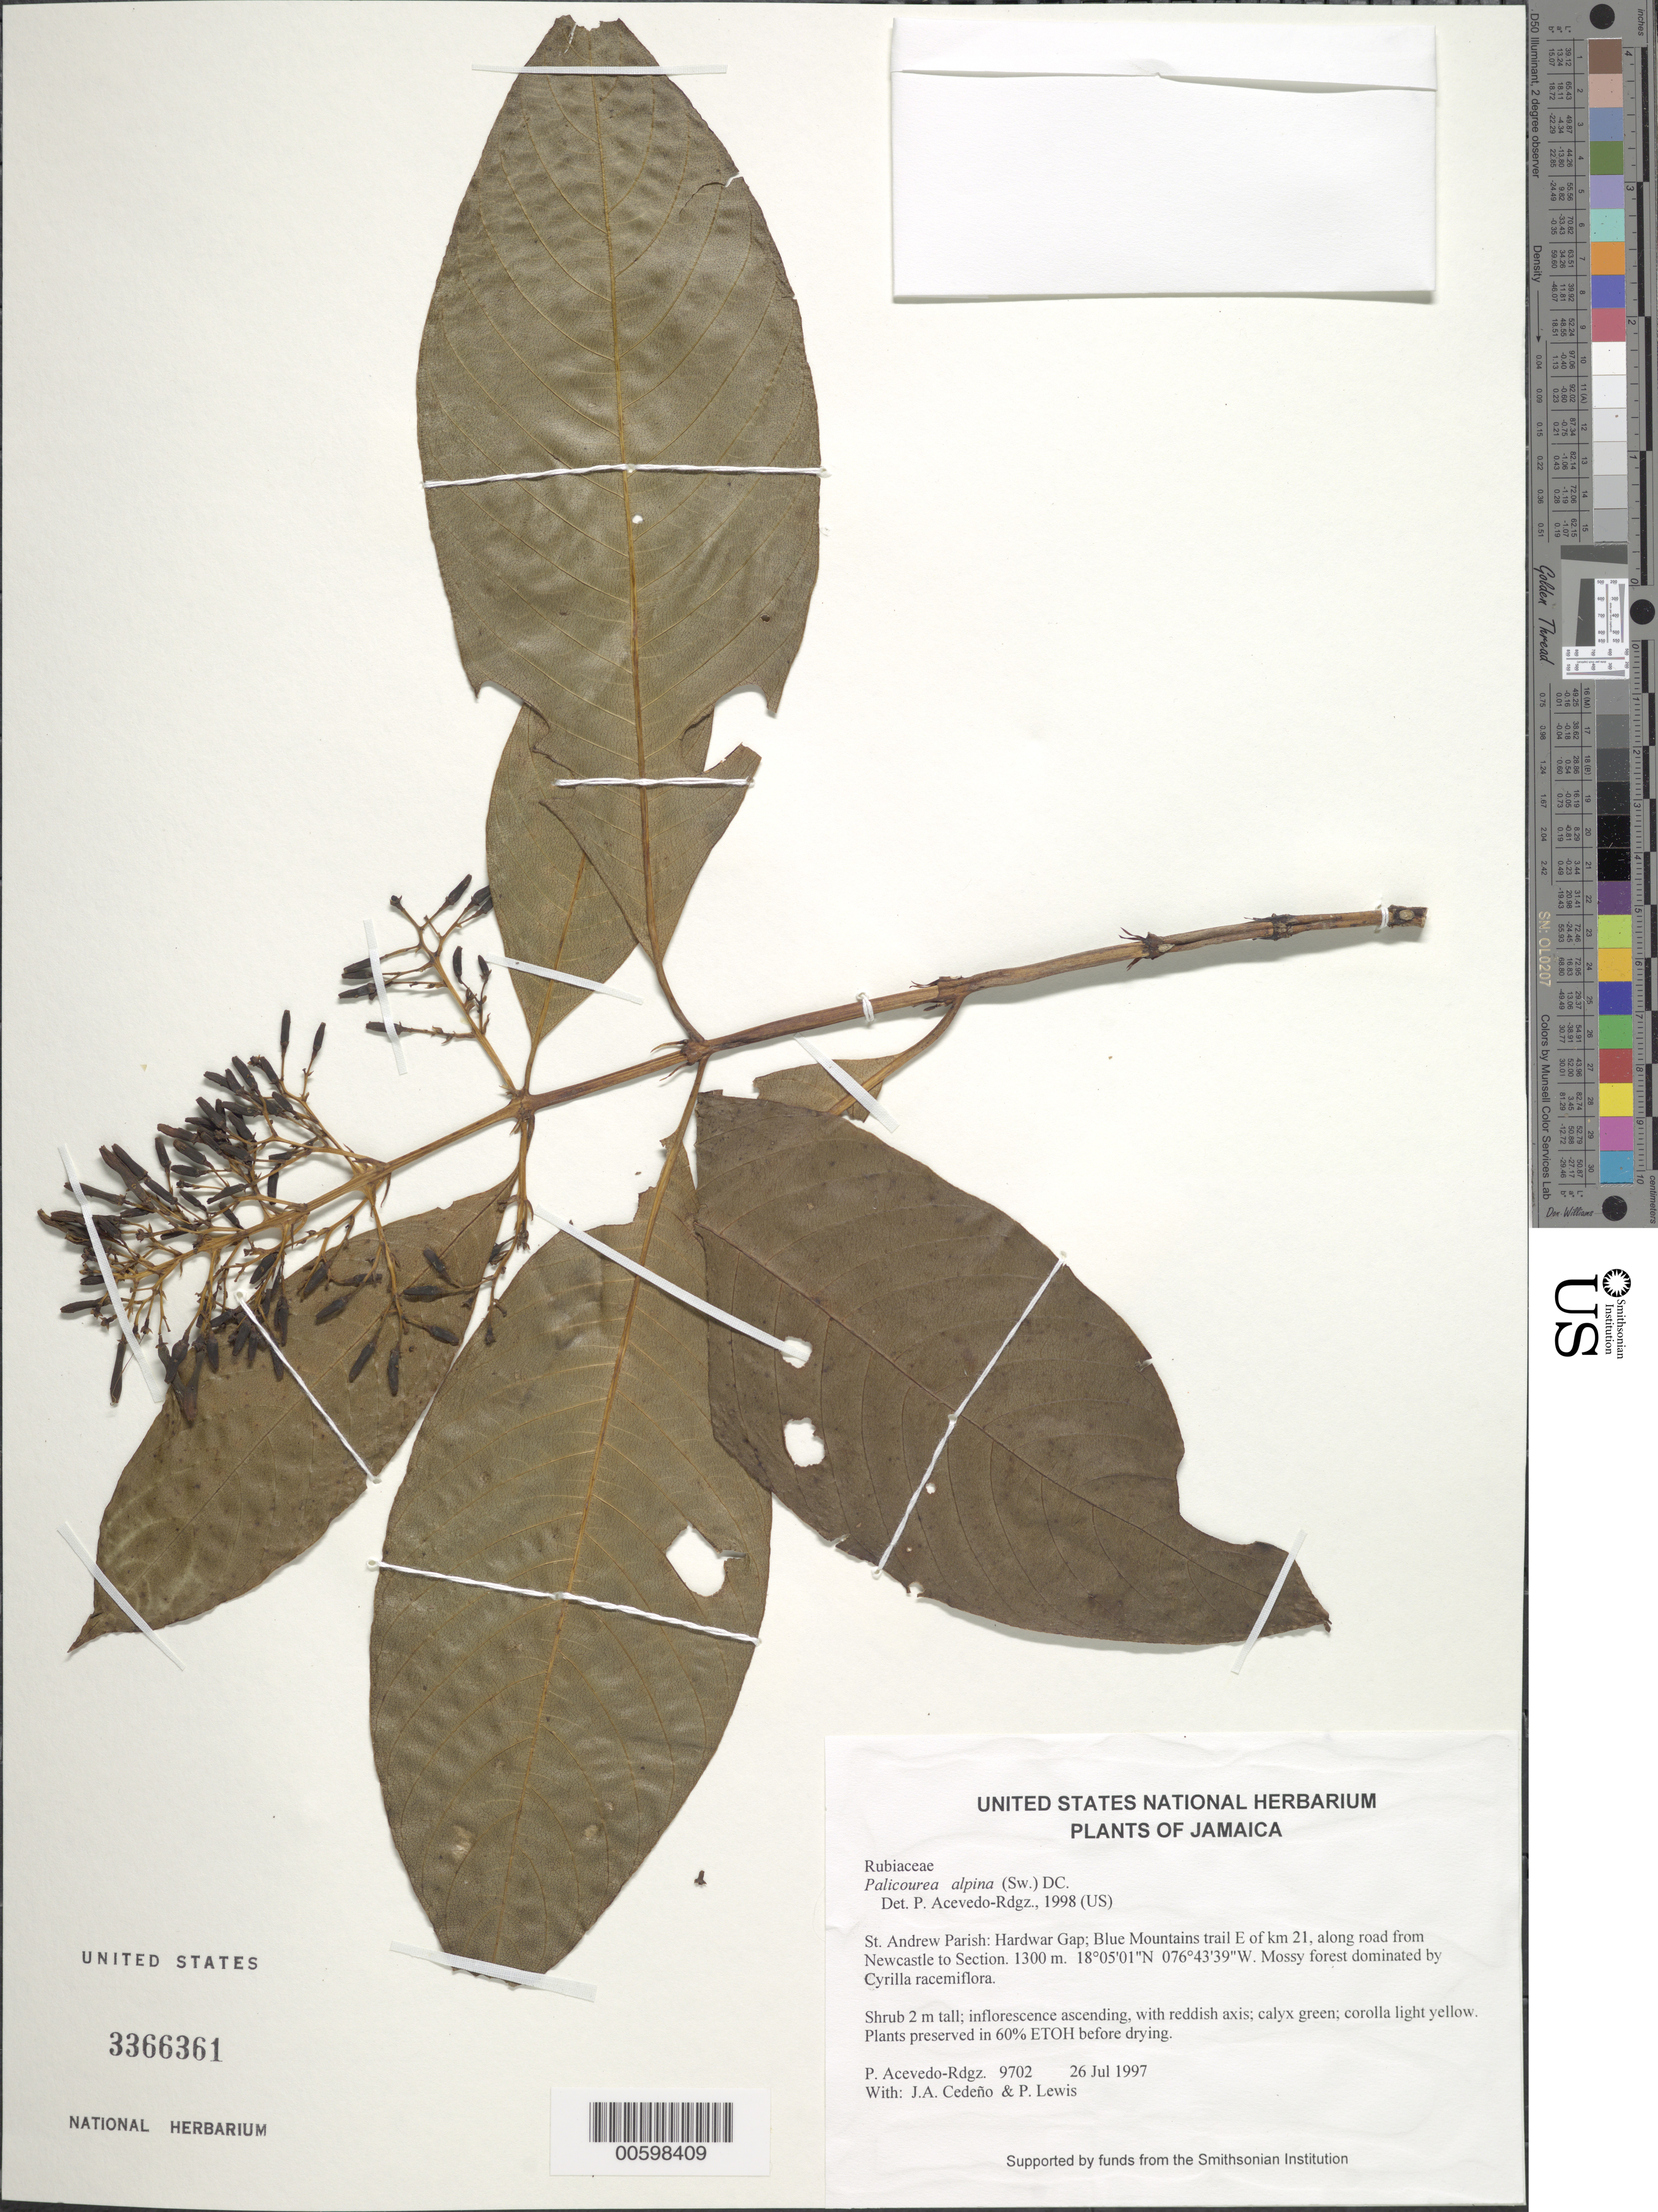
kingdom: Plantae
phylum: Tracheophyta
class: Magnoliopsida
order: Gentianales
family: Rubiaceae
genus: Palicourea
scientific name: Palicourea alpina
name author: (Sw.) DC.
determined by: Acevedo-Rodríguez, P., (BOT), Smithsonian Institution - National Museum of Natural History (UNITED STATES)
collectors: P. Acevedo-Rodr., J. A. Cedeño M. & P. Lewis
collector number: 9702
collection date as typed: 26 Jul 1997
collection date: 1997-07-26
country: Jamaica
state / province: Saint Andrew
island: Jamaica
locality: St. Andrew Parish: Hardwar Gap; Blue Mountains trail E of km 21, along road from Newcastle to Section.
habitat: Mossy forest dominated by Cyrilla racemiflora.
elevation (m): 1300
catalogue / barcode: US 3366361